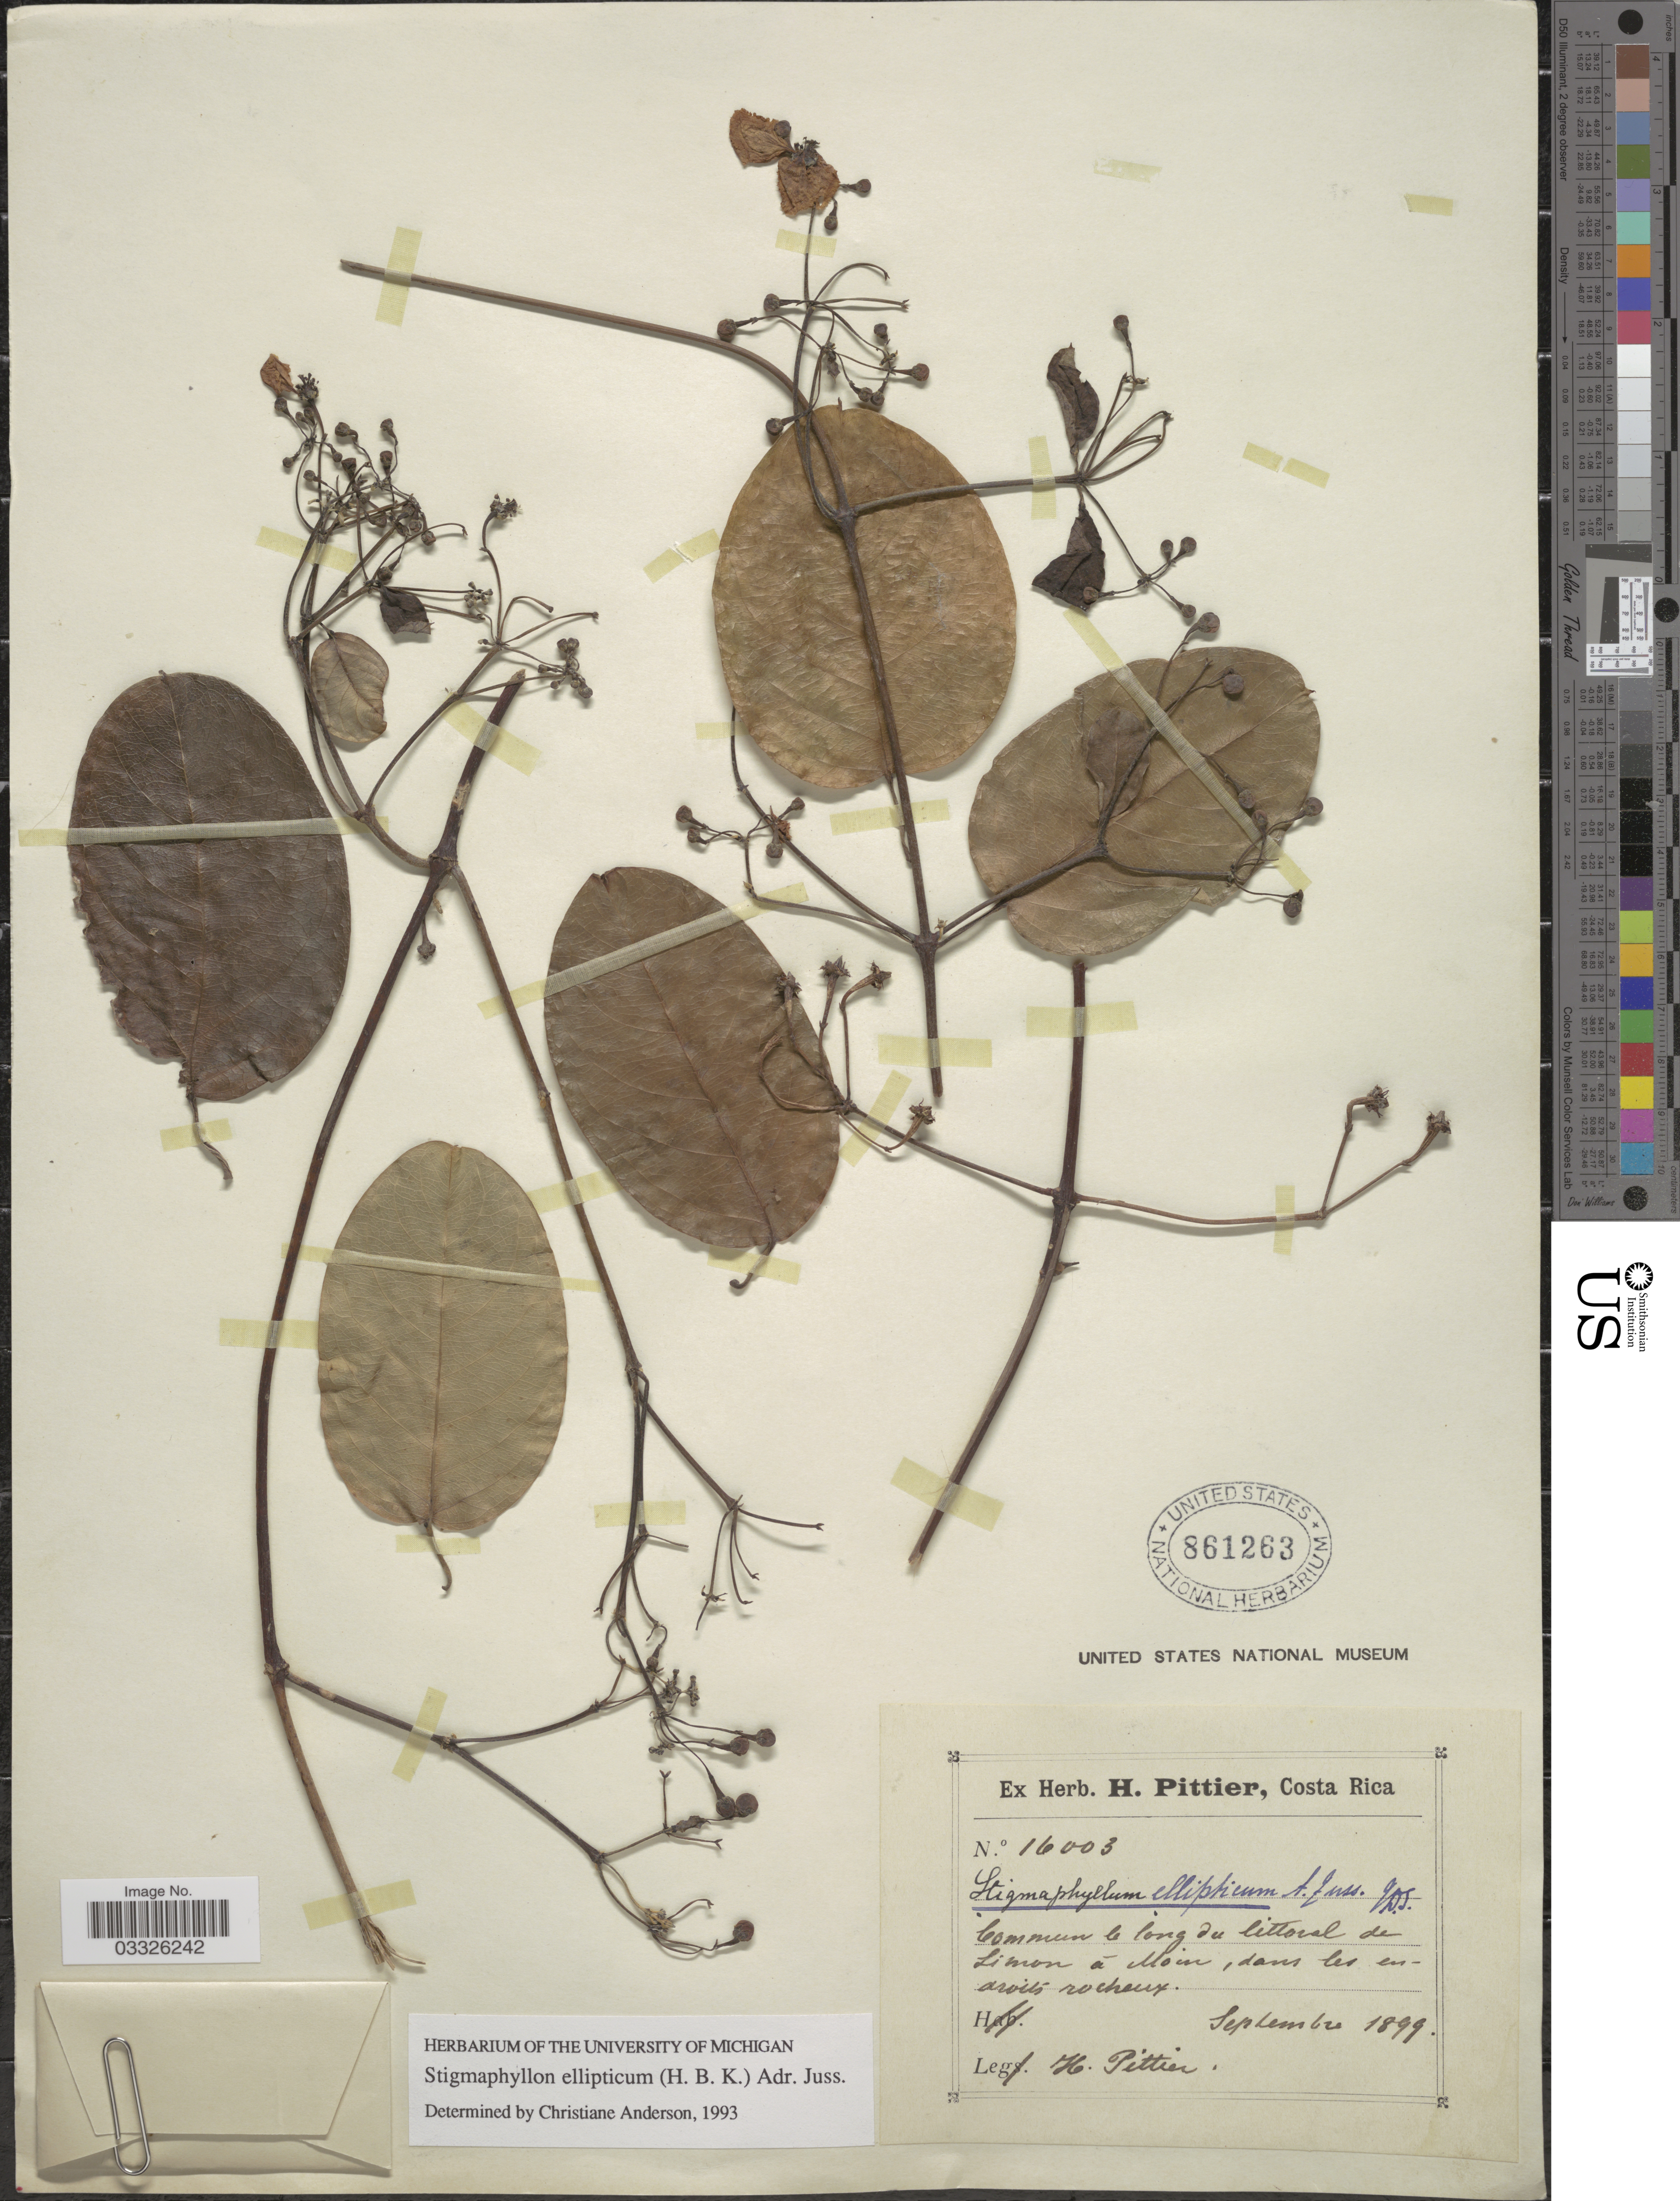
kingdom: Plantae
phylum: Tracheophyta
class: Magnoliopsida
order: Malpighiales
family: Malpighiaceae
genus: Stigmaphyllon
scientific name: Stigmaphyllon ellipticum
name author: (Kunth) A. Juss.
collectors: H. F. Pittier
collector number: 16003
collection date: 1899-09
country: Costa Rica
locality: Commun le long du littoral de Limon á Moin, dans les enarvils rocheux.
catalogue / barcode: US 861263